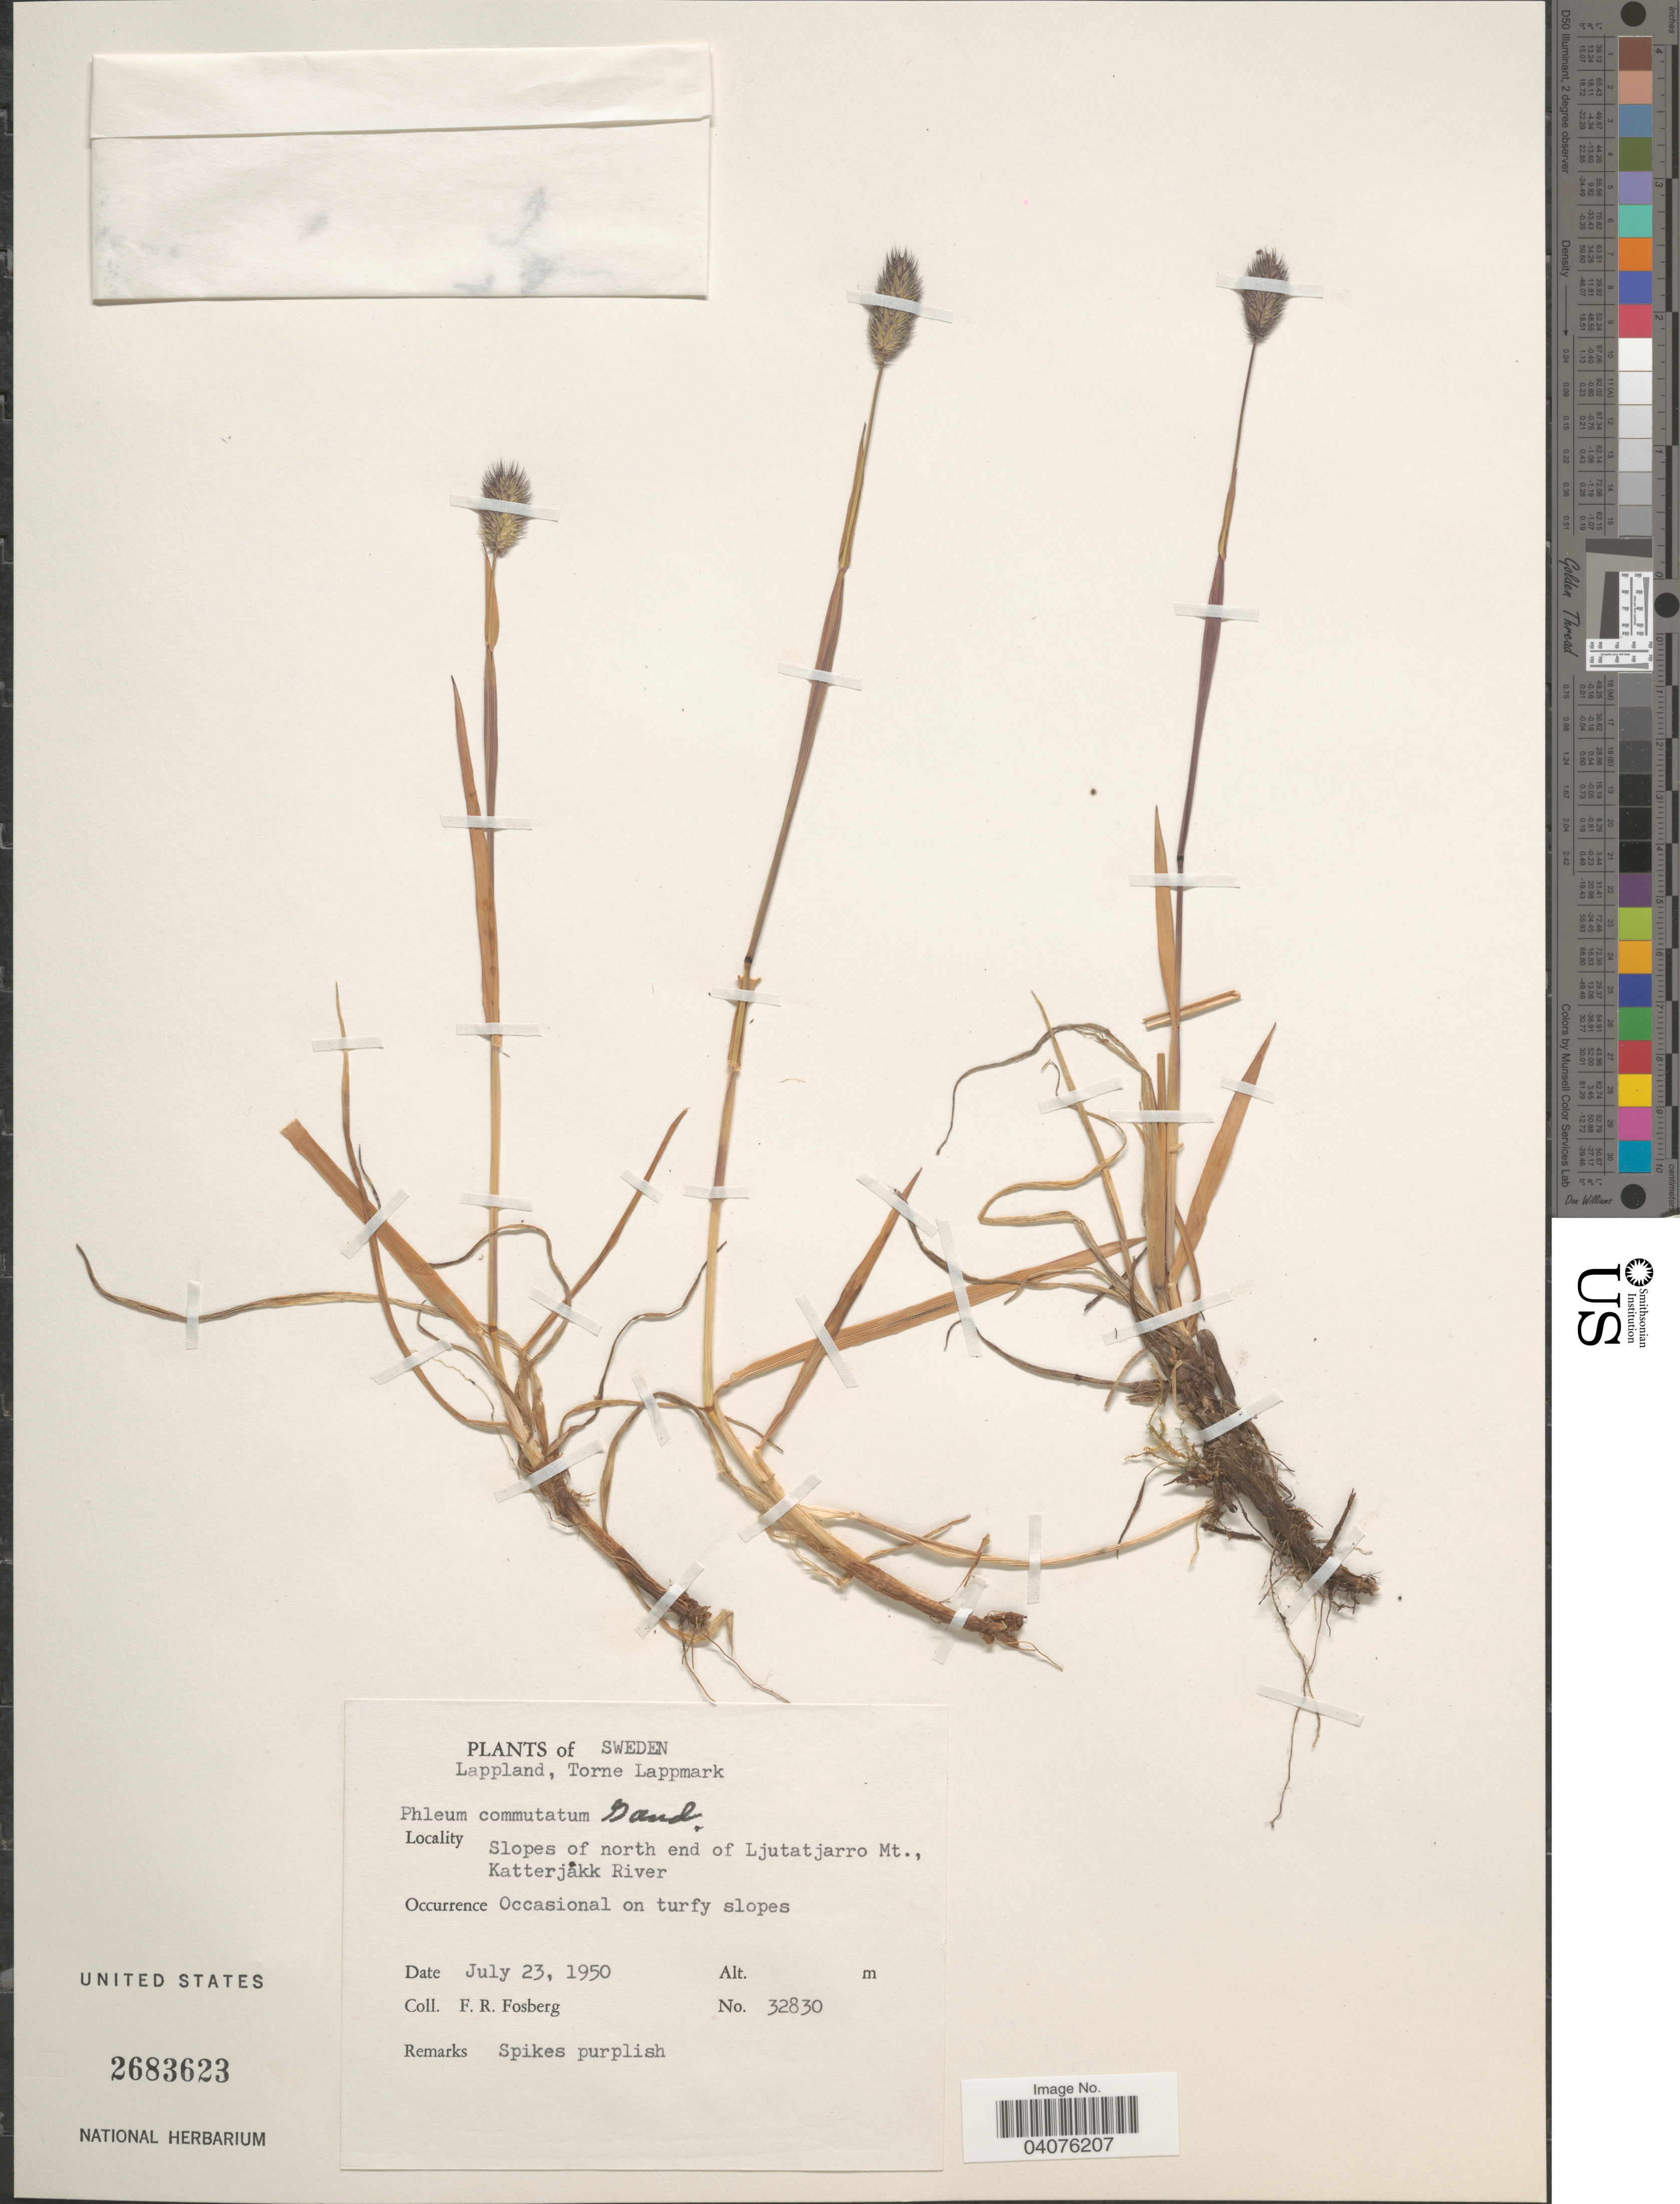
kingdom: Plantae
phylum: Tracheophyta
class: Liliopsida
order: Poales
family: Poaceae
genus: Phleum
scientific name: Phleum alpinum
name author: L.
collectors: F. R. Fosberg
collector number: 32830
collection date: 1950-07-23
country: Sweden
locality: Lappland, Torne Lappmark. Slopes of north end of Ljutatjarro Mt., Katterjakk River.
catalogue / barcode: US 2683623